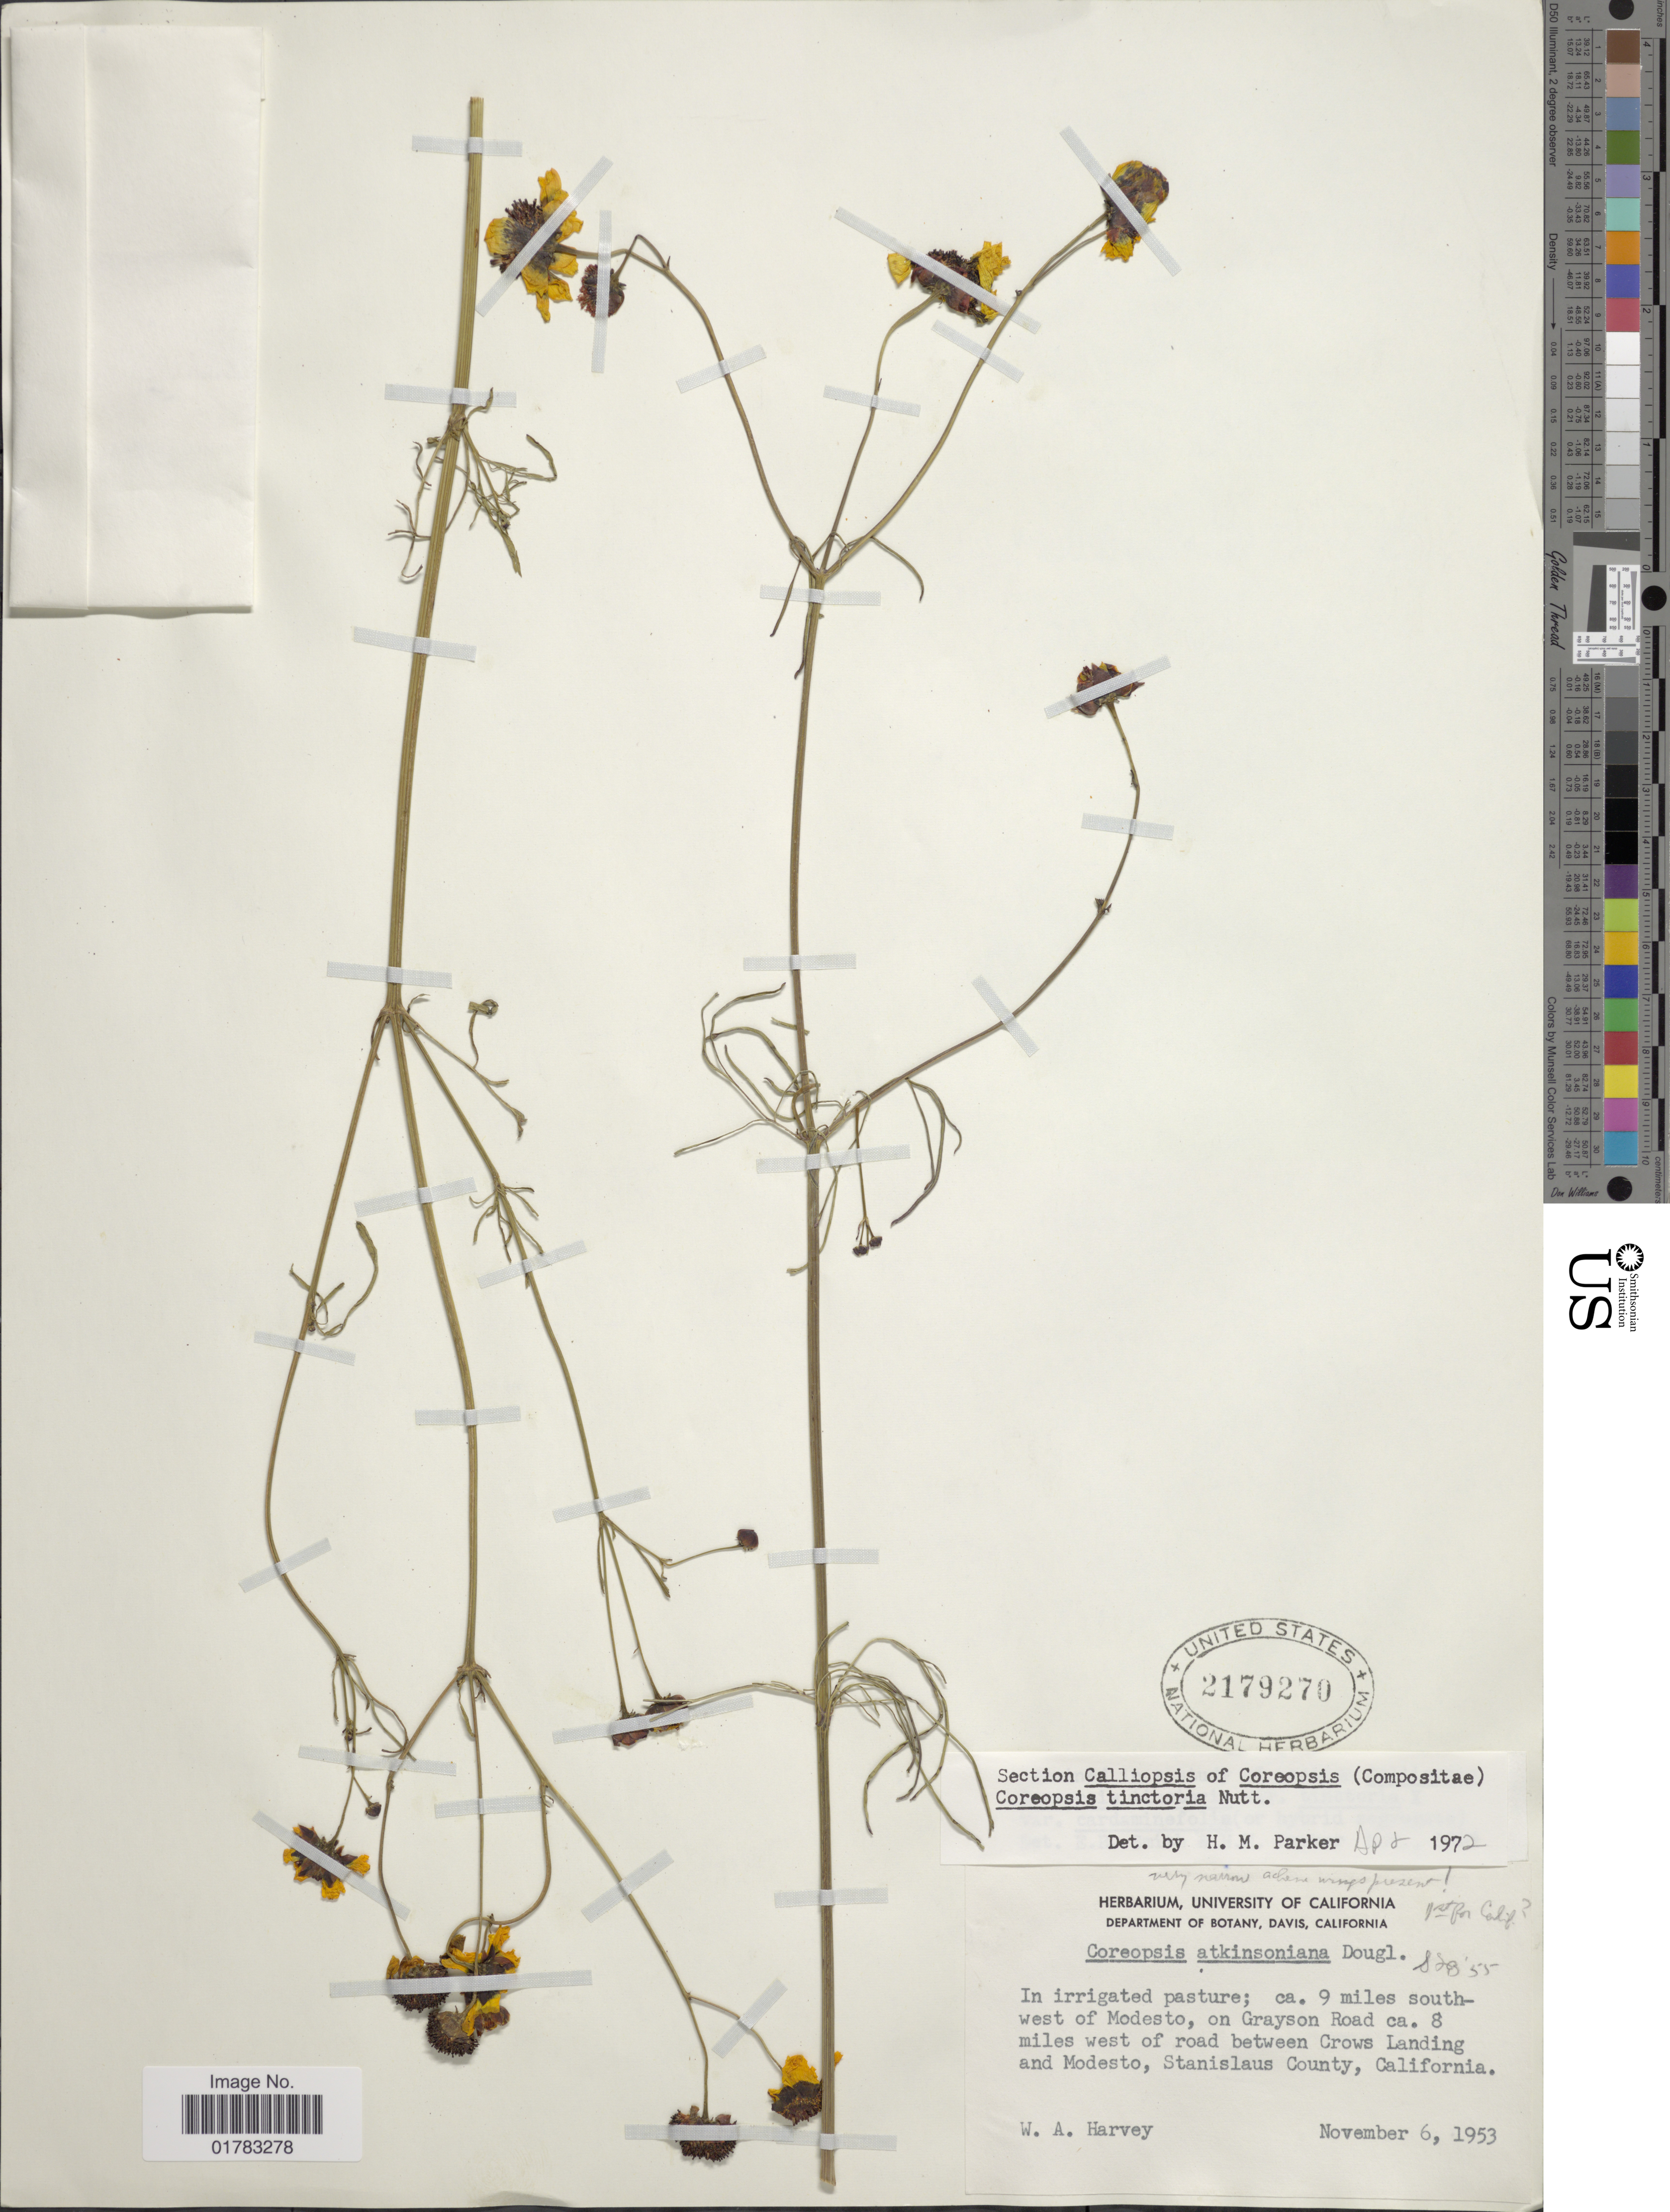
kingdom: Plantae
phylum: Tracheophyta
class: Magnoliopsida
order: Asterales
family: Asteraceae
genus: Coreopsis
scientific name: Coreopsis tinctoria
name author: Nutt.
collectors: W. Harvey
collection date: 1953-11-06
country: United States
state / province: California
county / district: Stanislaus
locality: In irrgiated pasture; ca. 9 miles south-west of Modesto, on Grayson Road, ca. 8 miles west of road between Crows Landing and Modesto, Stanilaus County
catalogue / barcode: US 2179270